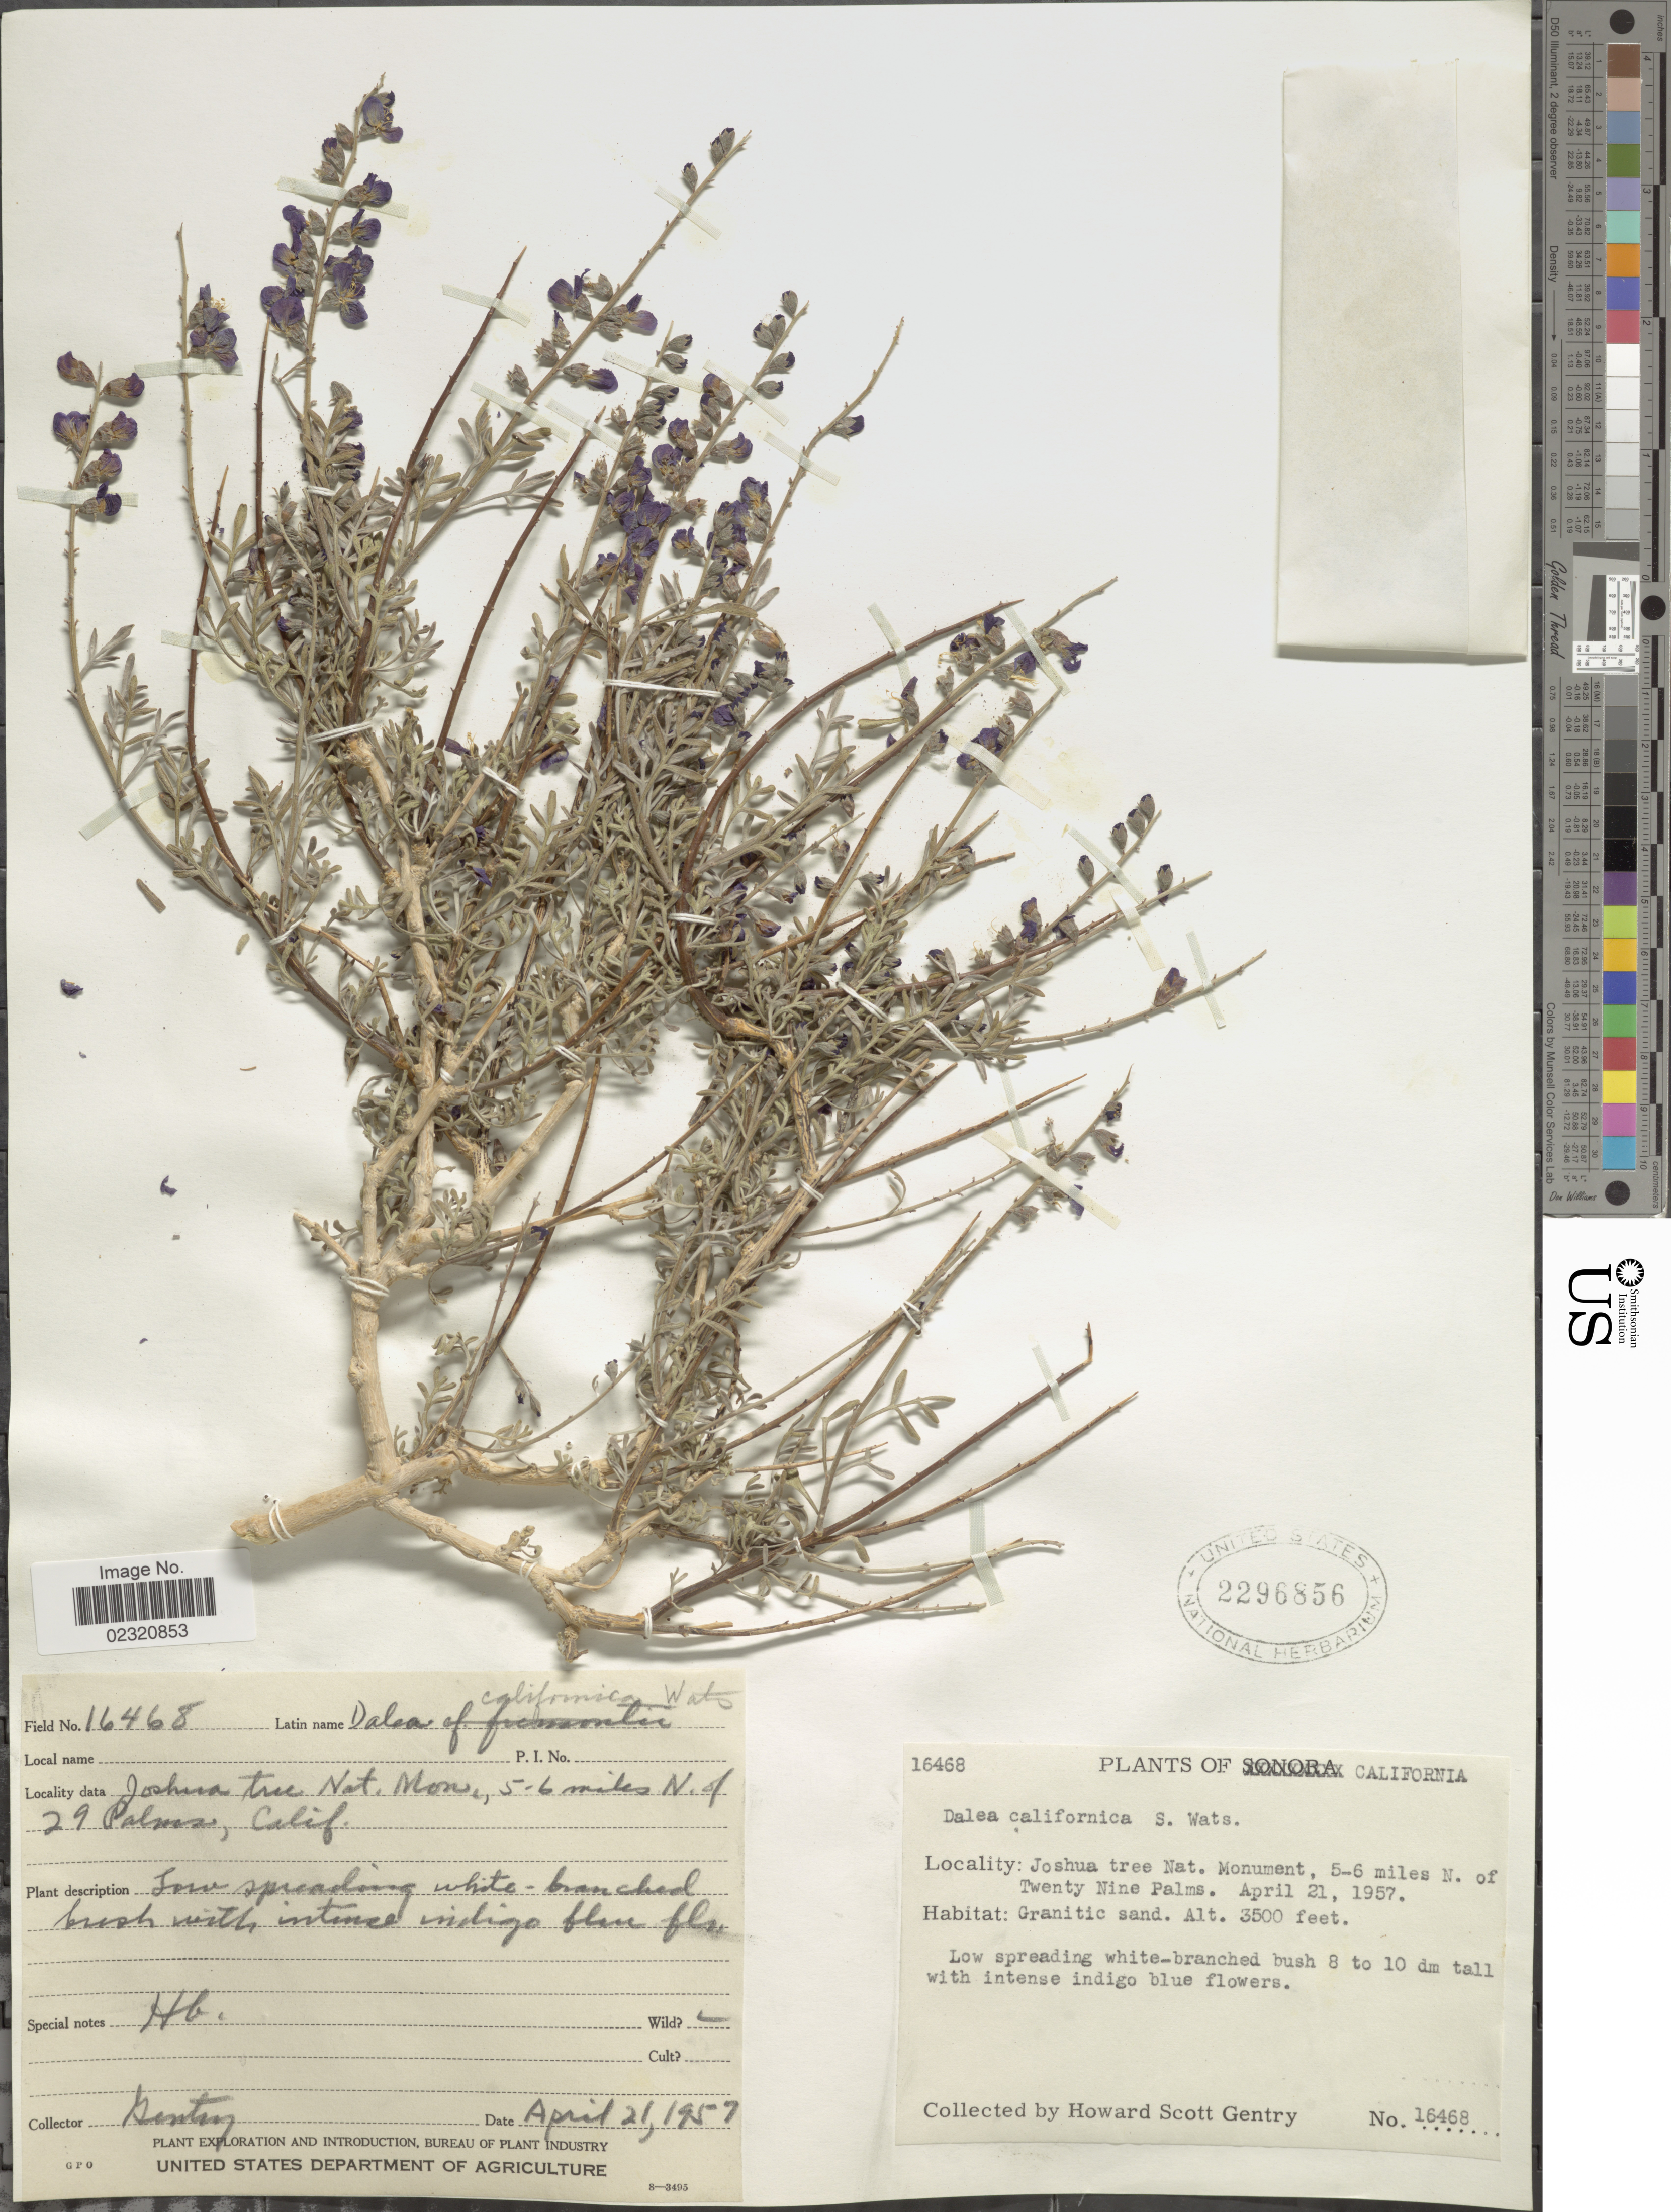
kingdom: Plantae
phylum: Tracheophyta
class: Magnoliopsida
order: Fabales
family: Fabaceae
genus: Psorothamnus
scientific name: Psorothamnus arborescens var. californicus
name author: (S. Watson) D. Sutherl. et al.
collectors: H. S. Gentry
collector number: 16468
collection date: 1957-04-21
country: United States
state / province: California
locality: Joshua tree Nat. Monument, 5-6 miles N. of Twenty Nine Palms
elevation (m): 1067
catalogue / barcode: US 2296856